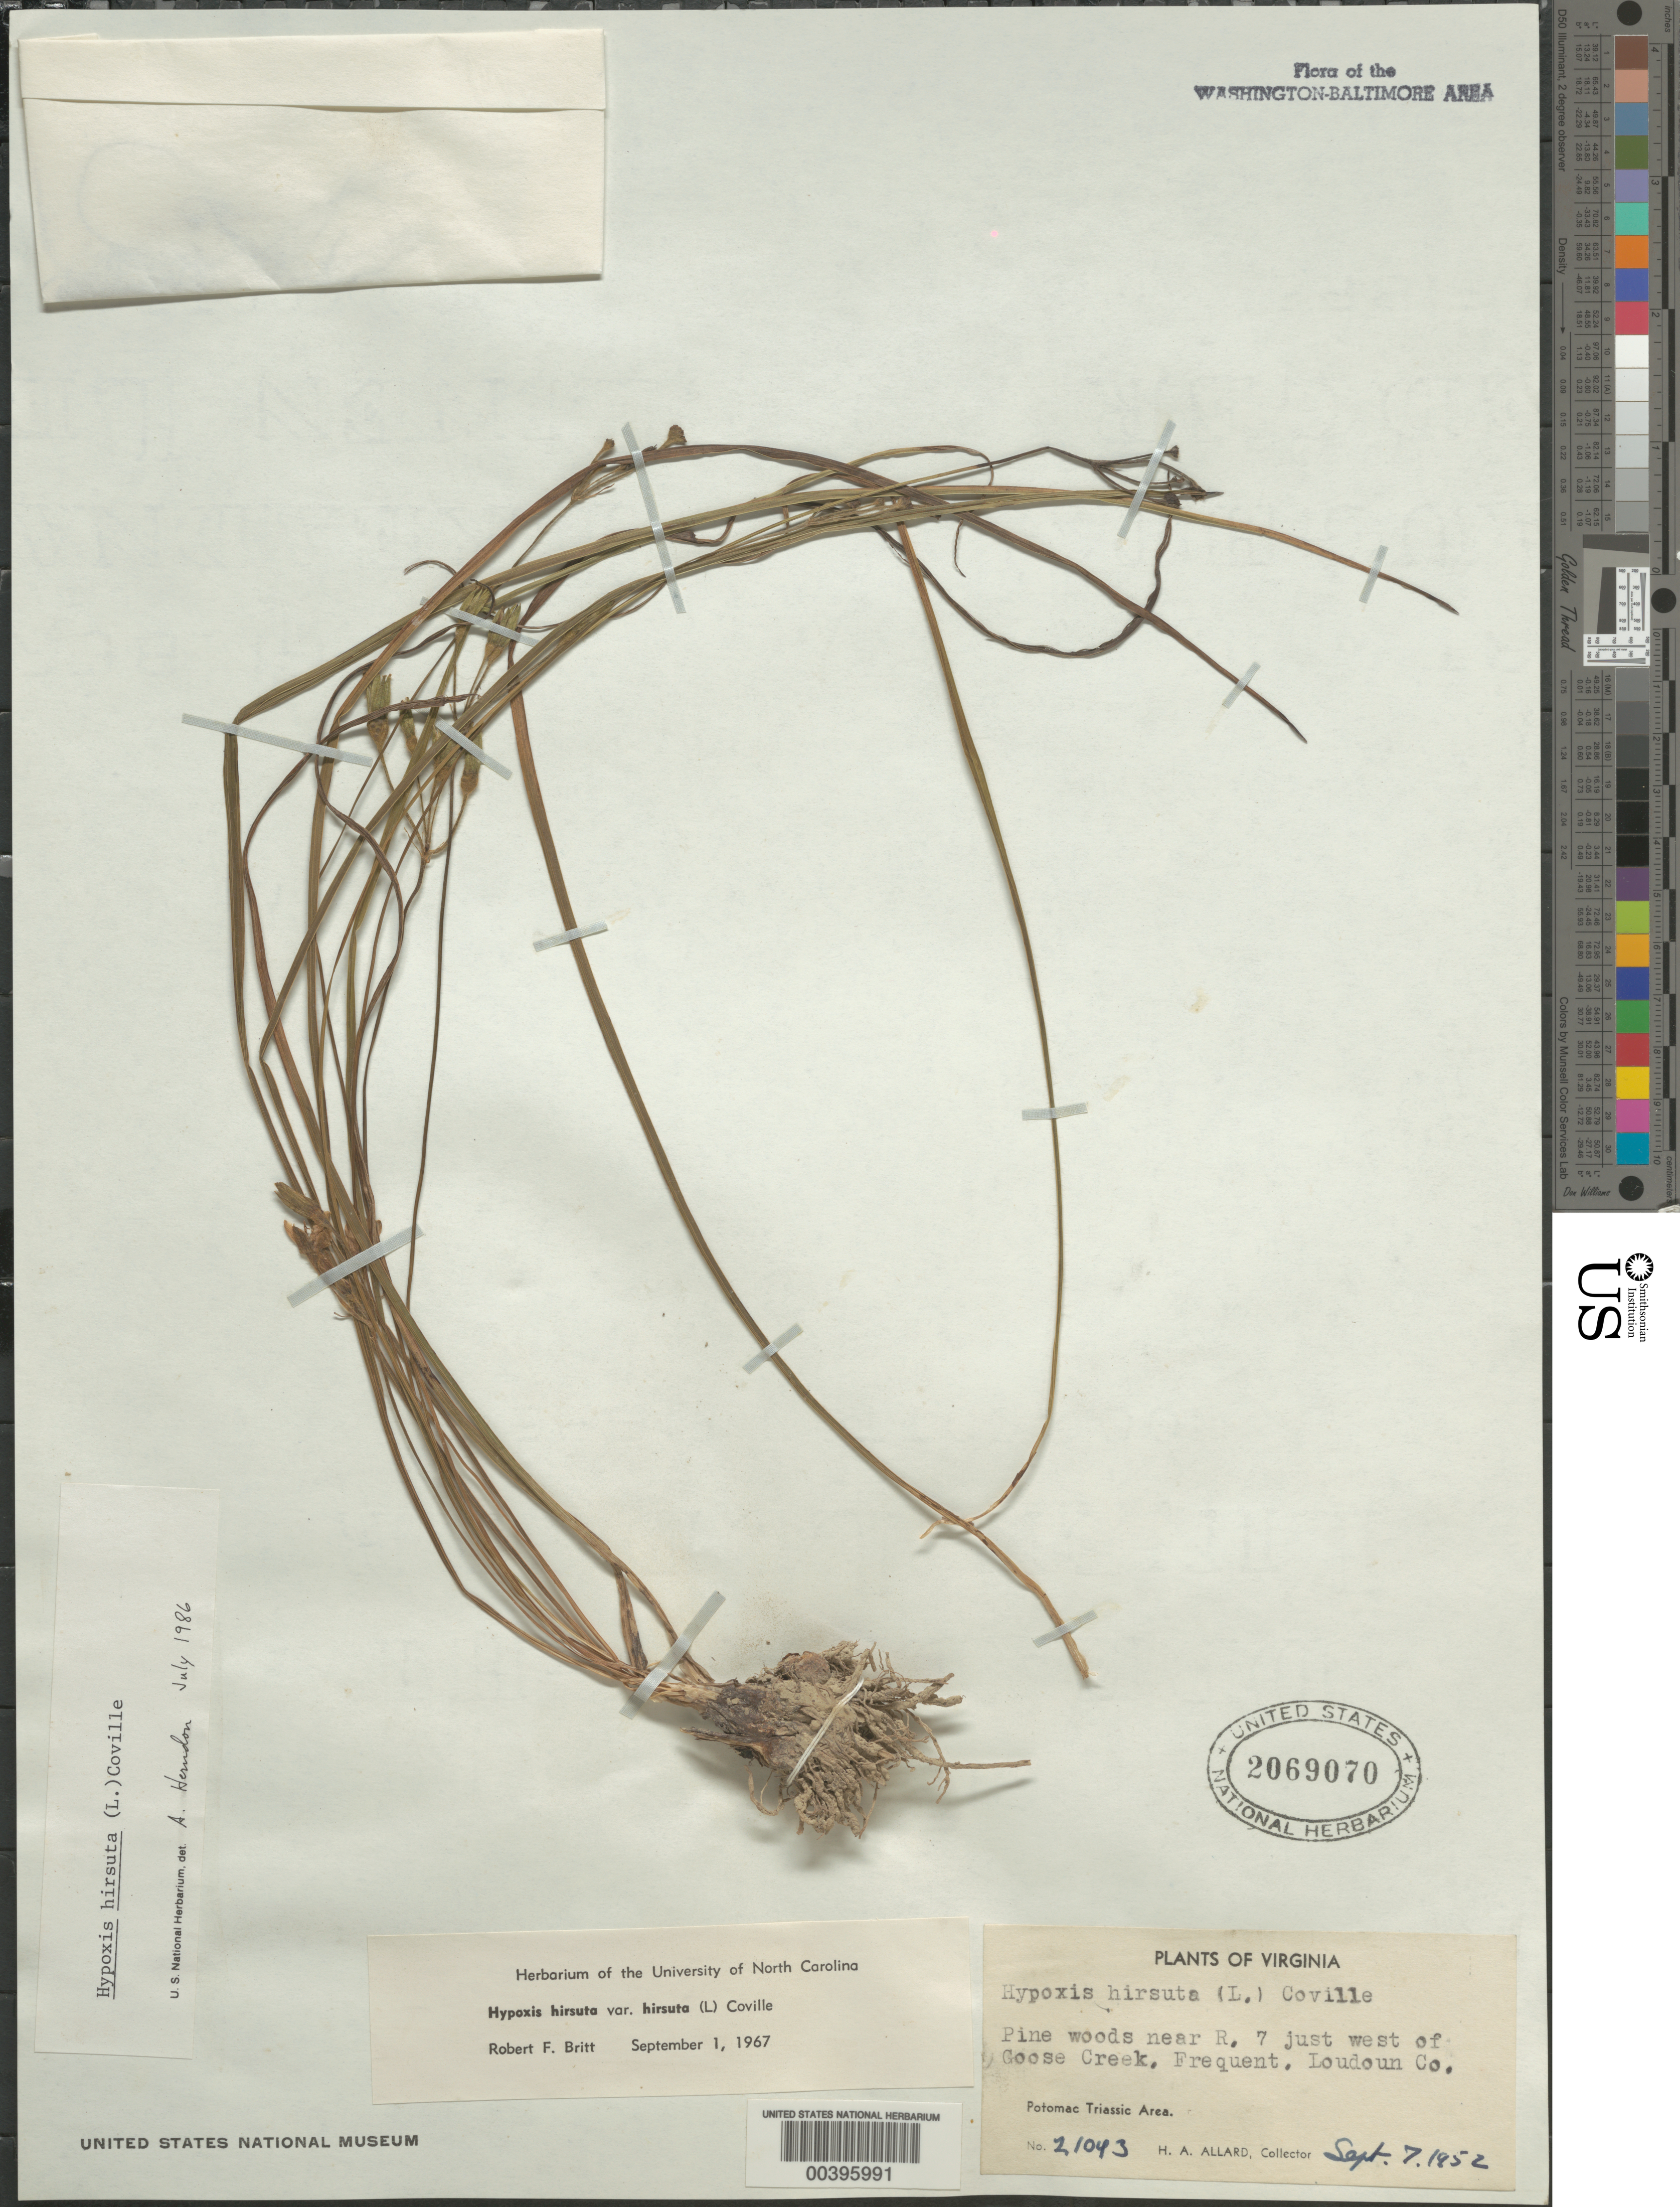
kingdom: Plantae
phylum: Tracheophyta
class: Liliopsida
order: Asparagales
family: Hypoxidaceae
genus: Hypoxis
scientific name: Hypoxis hirsuta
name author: (L.) Coville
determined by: Britt, R. F.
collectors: H. A. Allard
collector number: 21043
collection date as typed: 07 Sep 1952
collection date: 1952-09-07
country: United States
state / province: Virginia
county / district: Loudoun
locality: West of Goose Creek near Route 7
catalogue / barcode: US 2069070